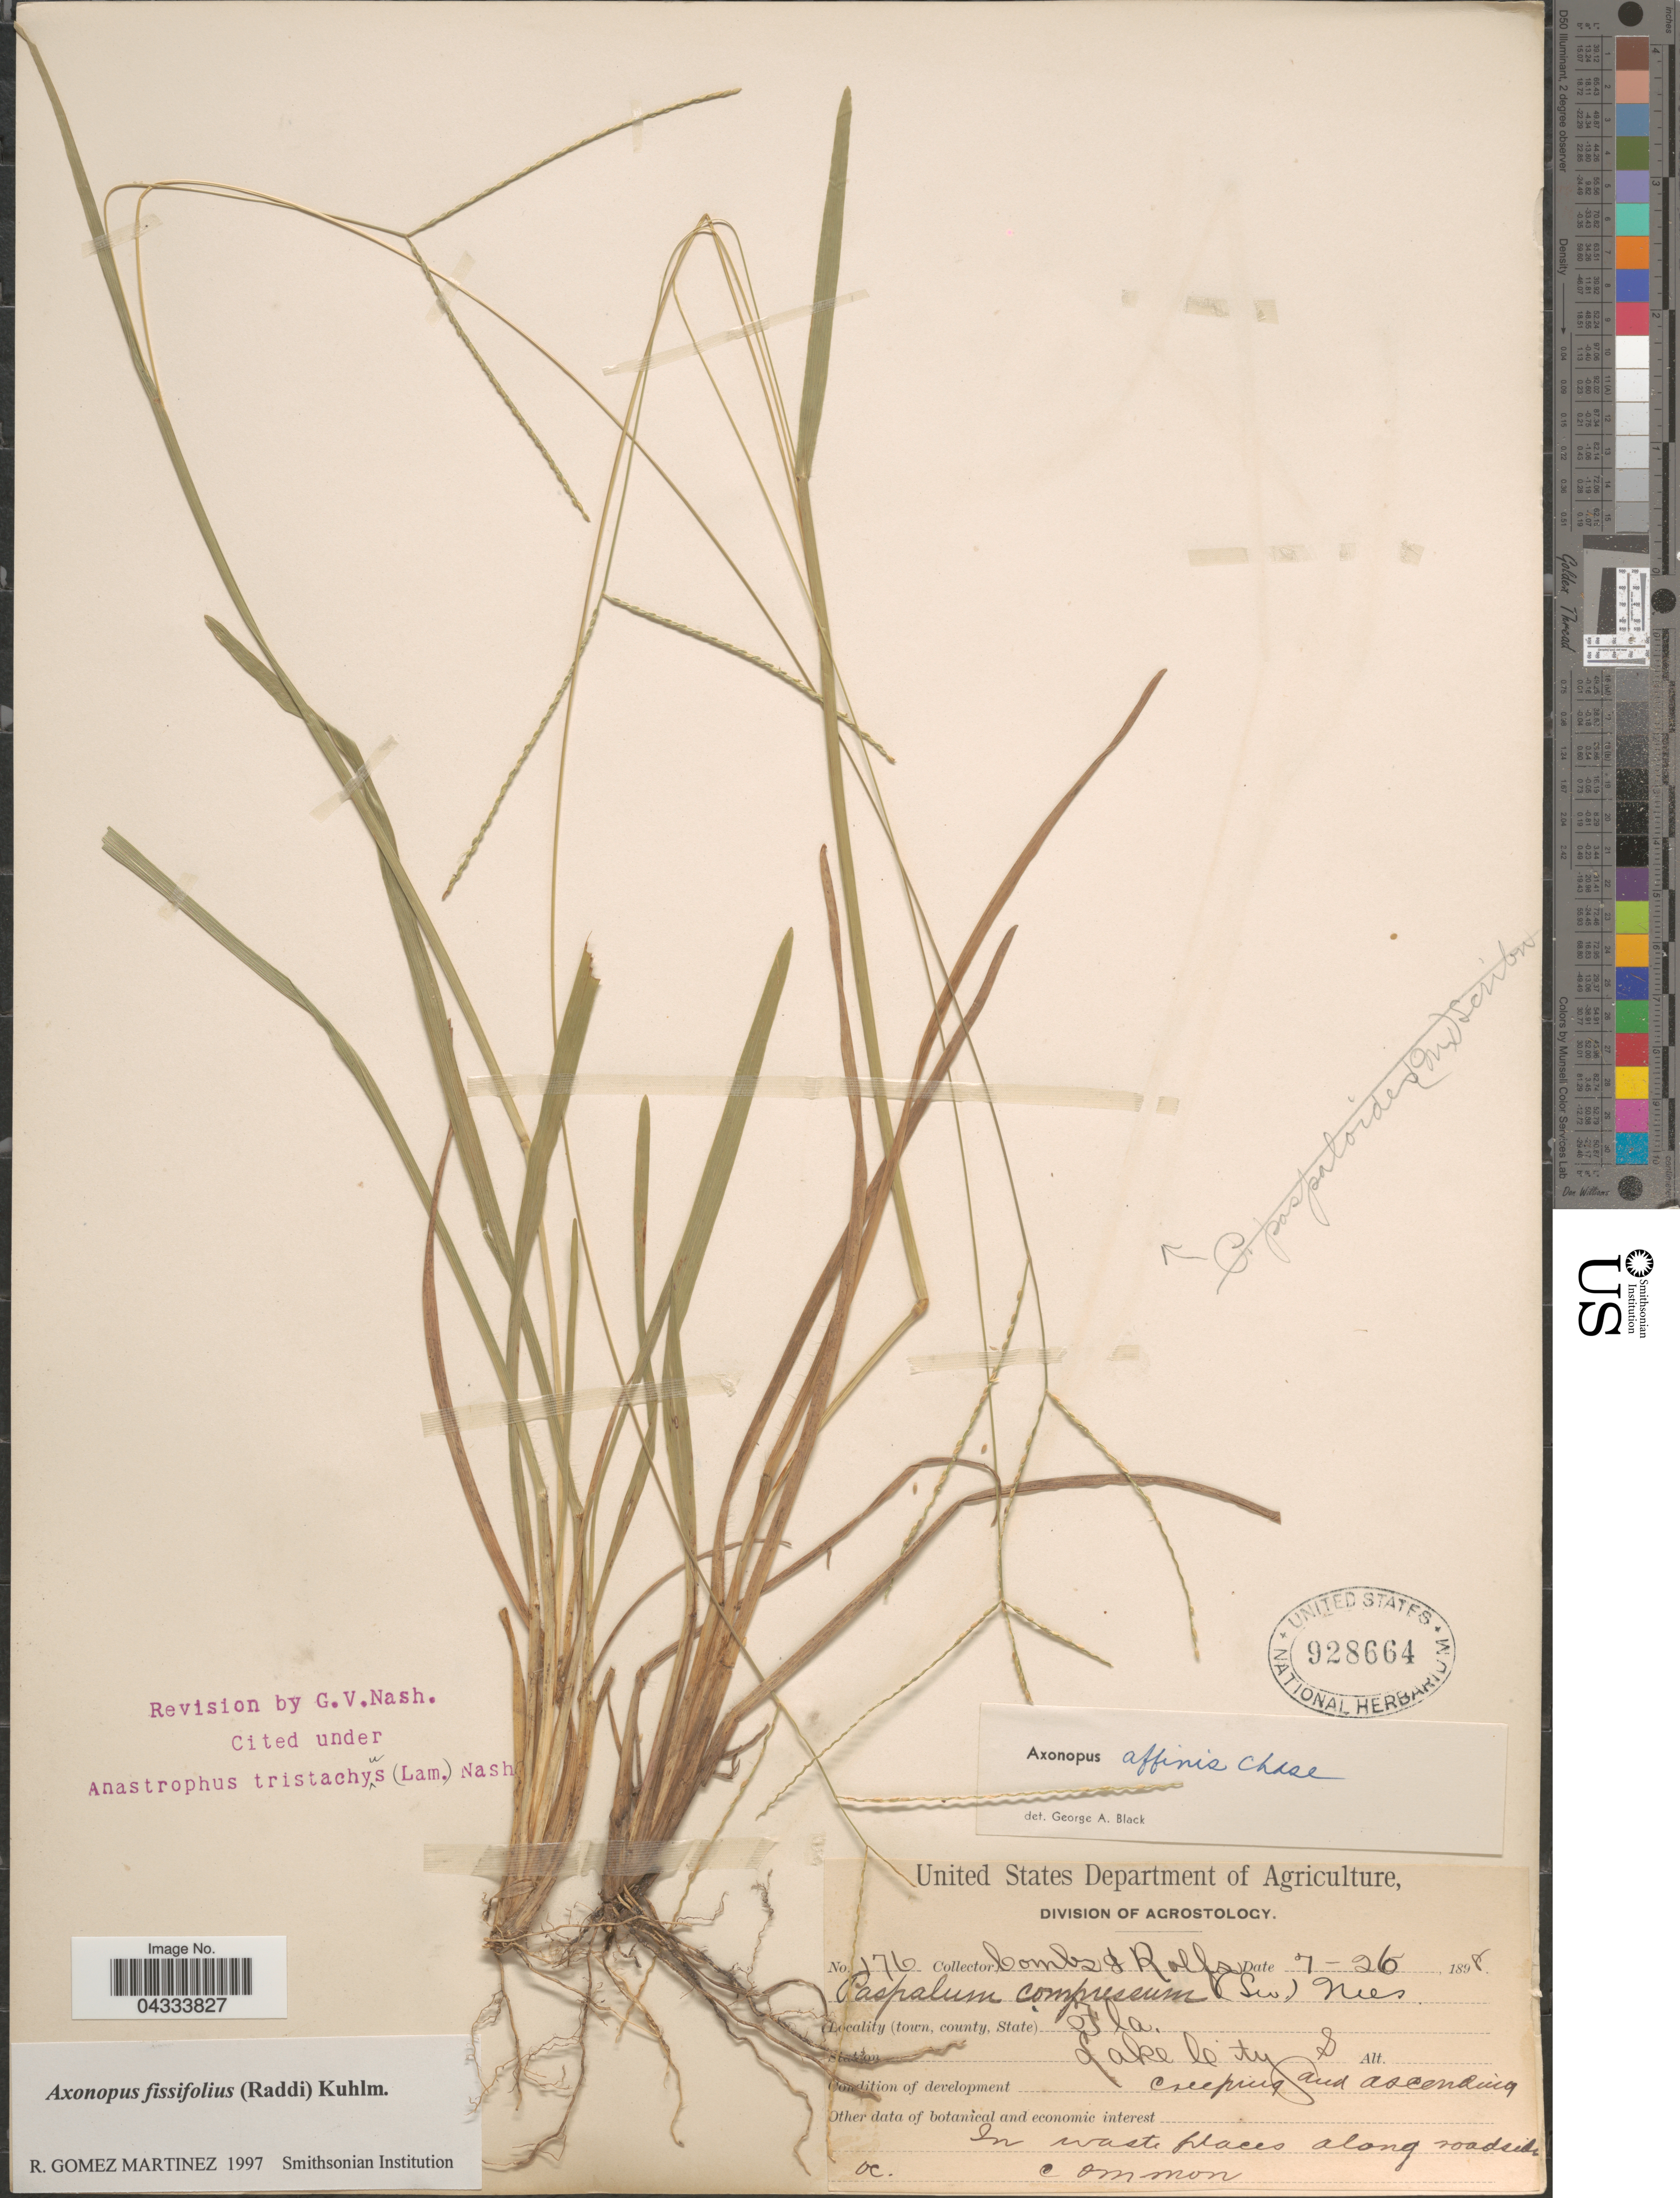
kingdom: Plantae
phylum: Tracheophyta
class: Liliopsida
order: Poales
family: Poaceae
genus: Axonopus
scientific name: Axonopus fissifolius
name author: (Raddi) Kuhlm.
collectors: -. Combs & Rolfs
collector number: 176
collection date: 1898-07-26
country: United States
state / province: Florida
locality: Lake City S.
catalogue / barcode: US 928664